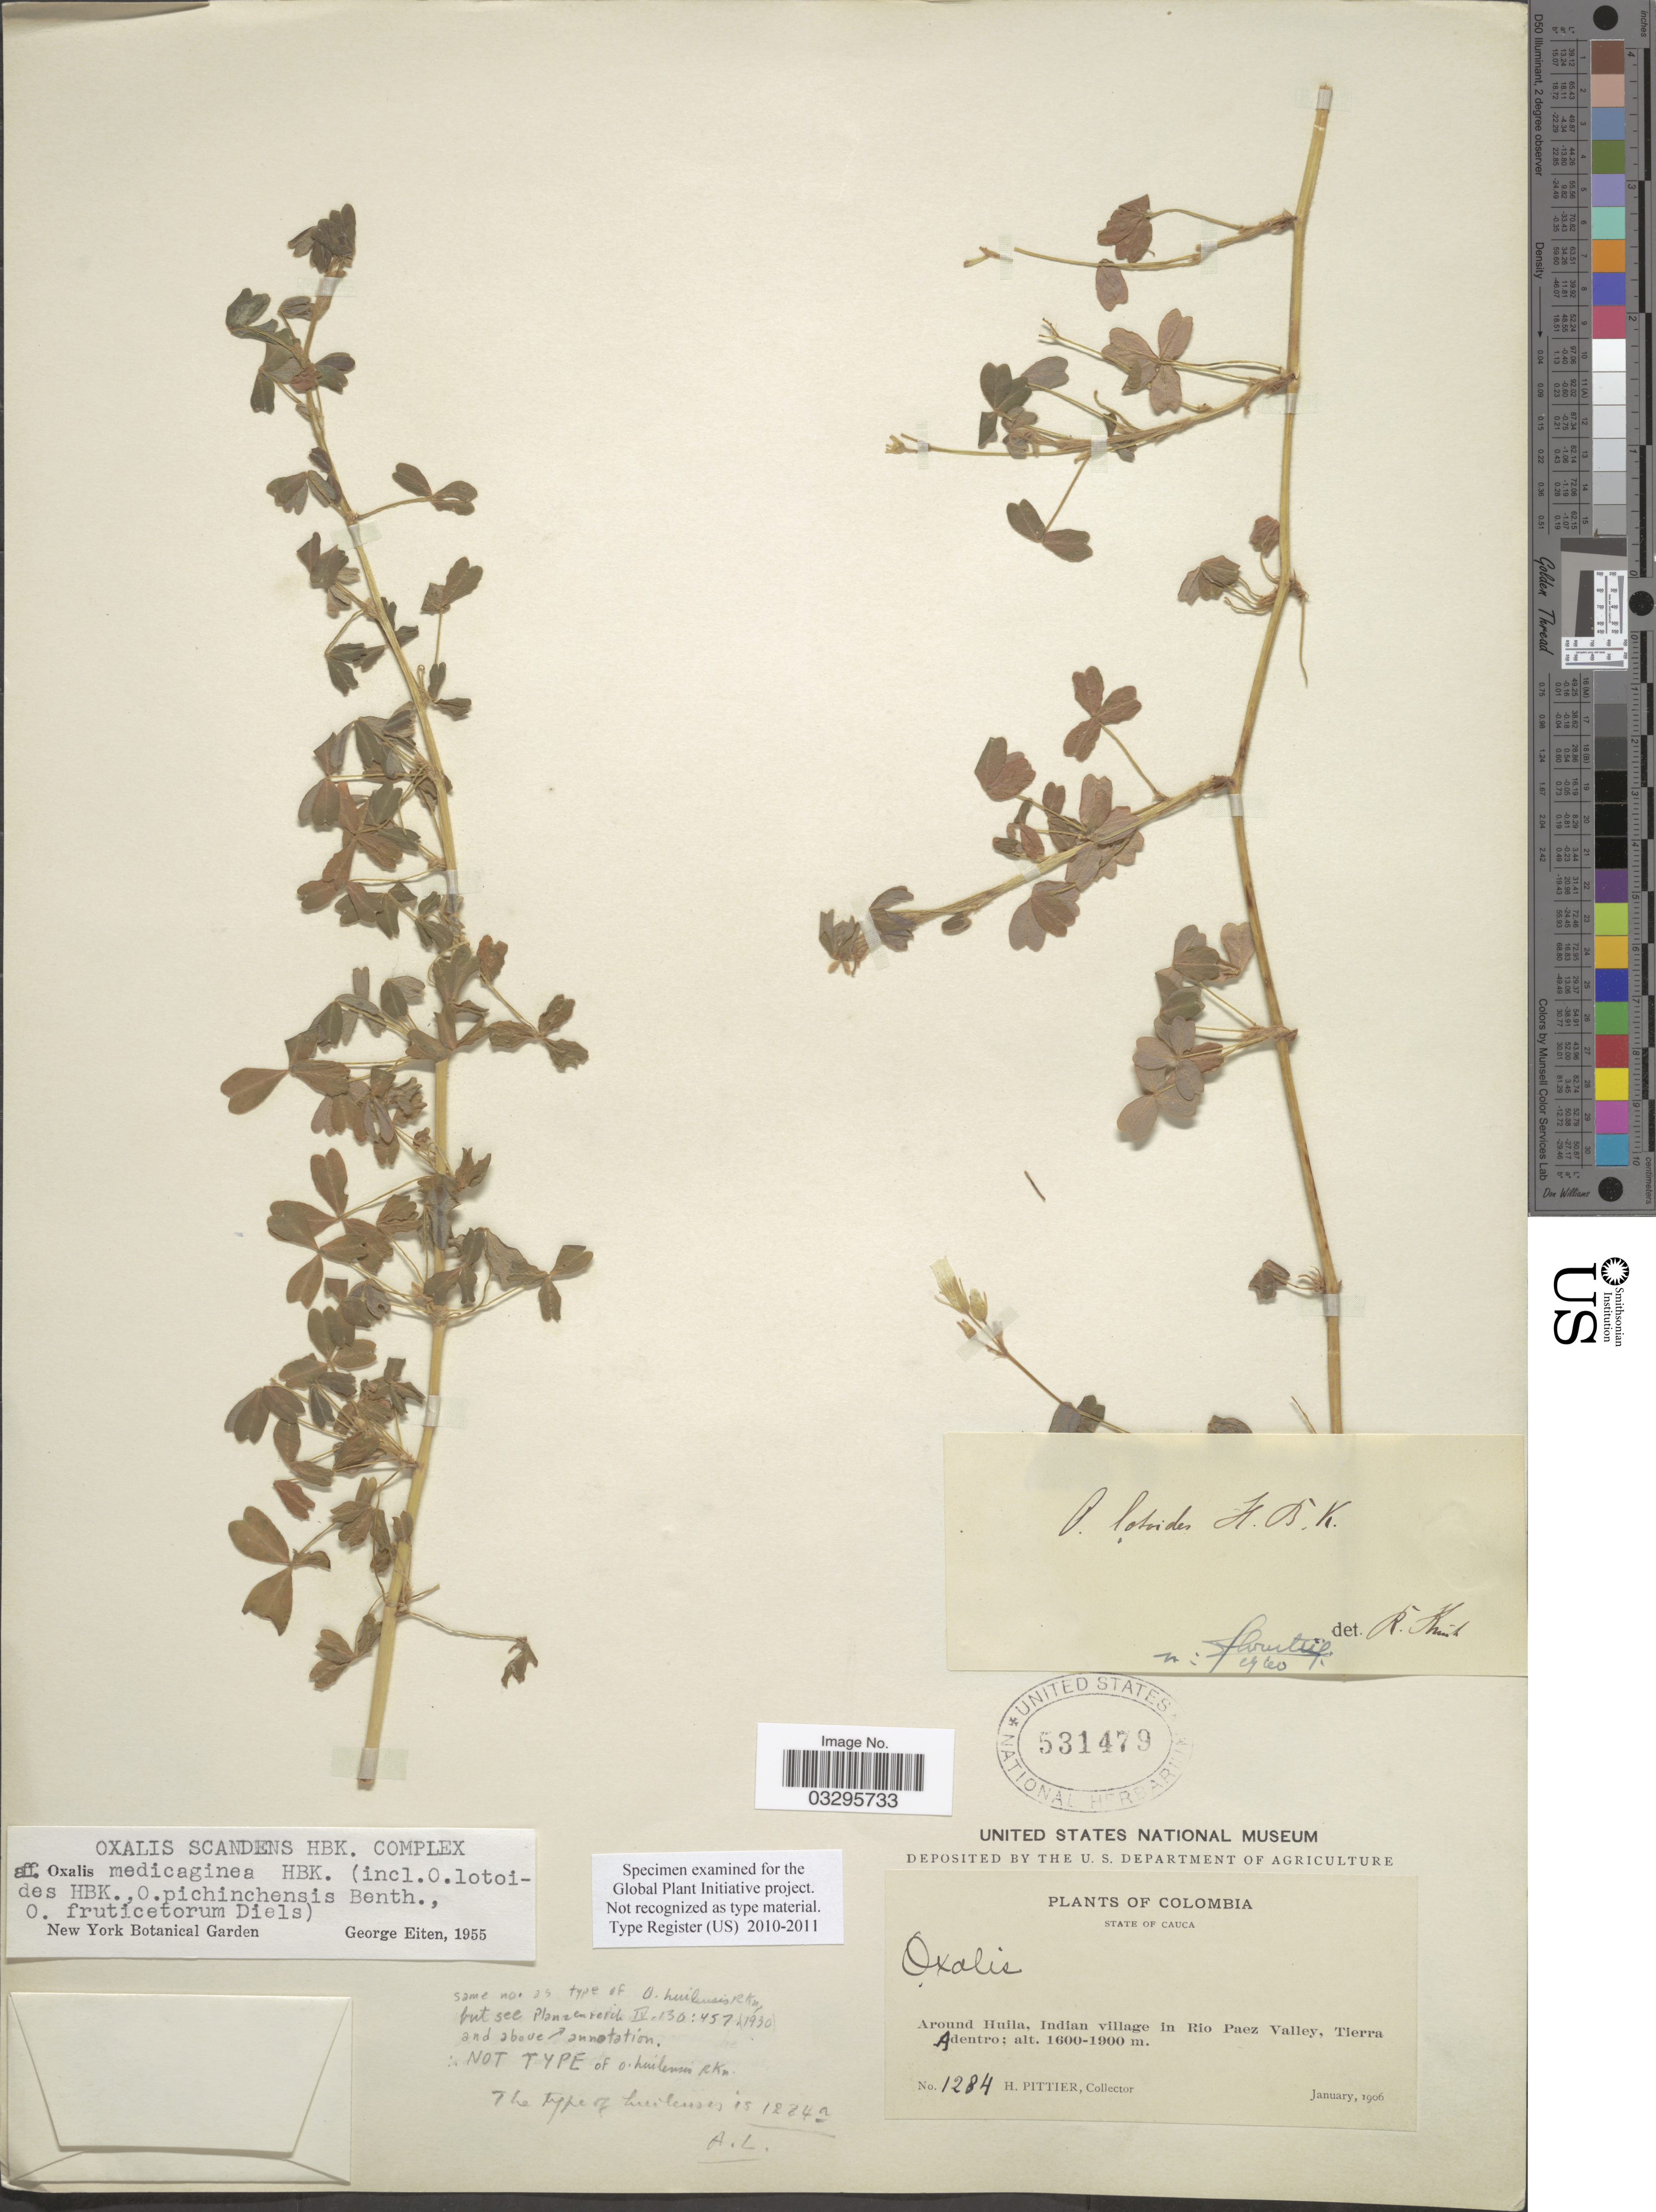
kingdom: Plantae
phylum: Tracheophyta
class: Magnoliopsida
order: Oxalidales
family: Oxalidaceae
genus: Oxalis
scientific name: Oxalis lotoides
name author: Kunth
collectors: H. F. Pittier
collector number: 1284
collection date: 1906-01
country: Colombia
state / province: Cauca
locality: Around Huila, Indian village in Rio Paez Valley, Tierra Adentro.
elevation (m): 1600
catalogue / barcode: US 531479